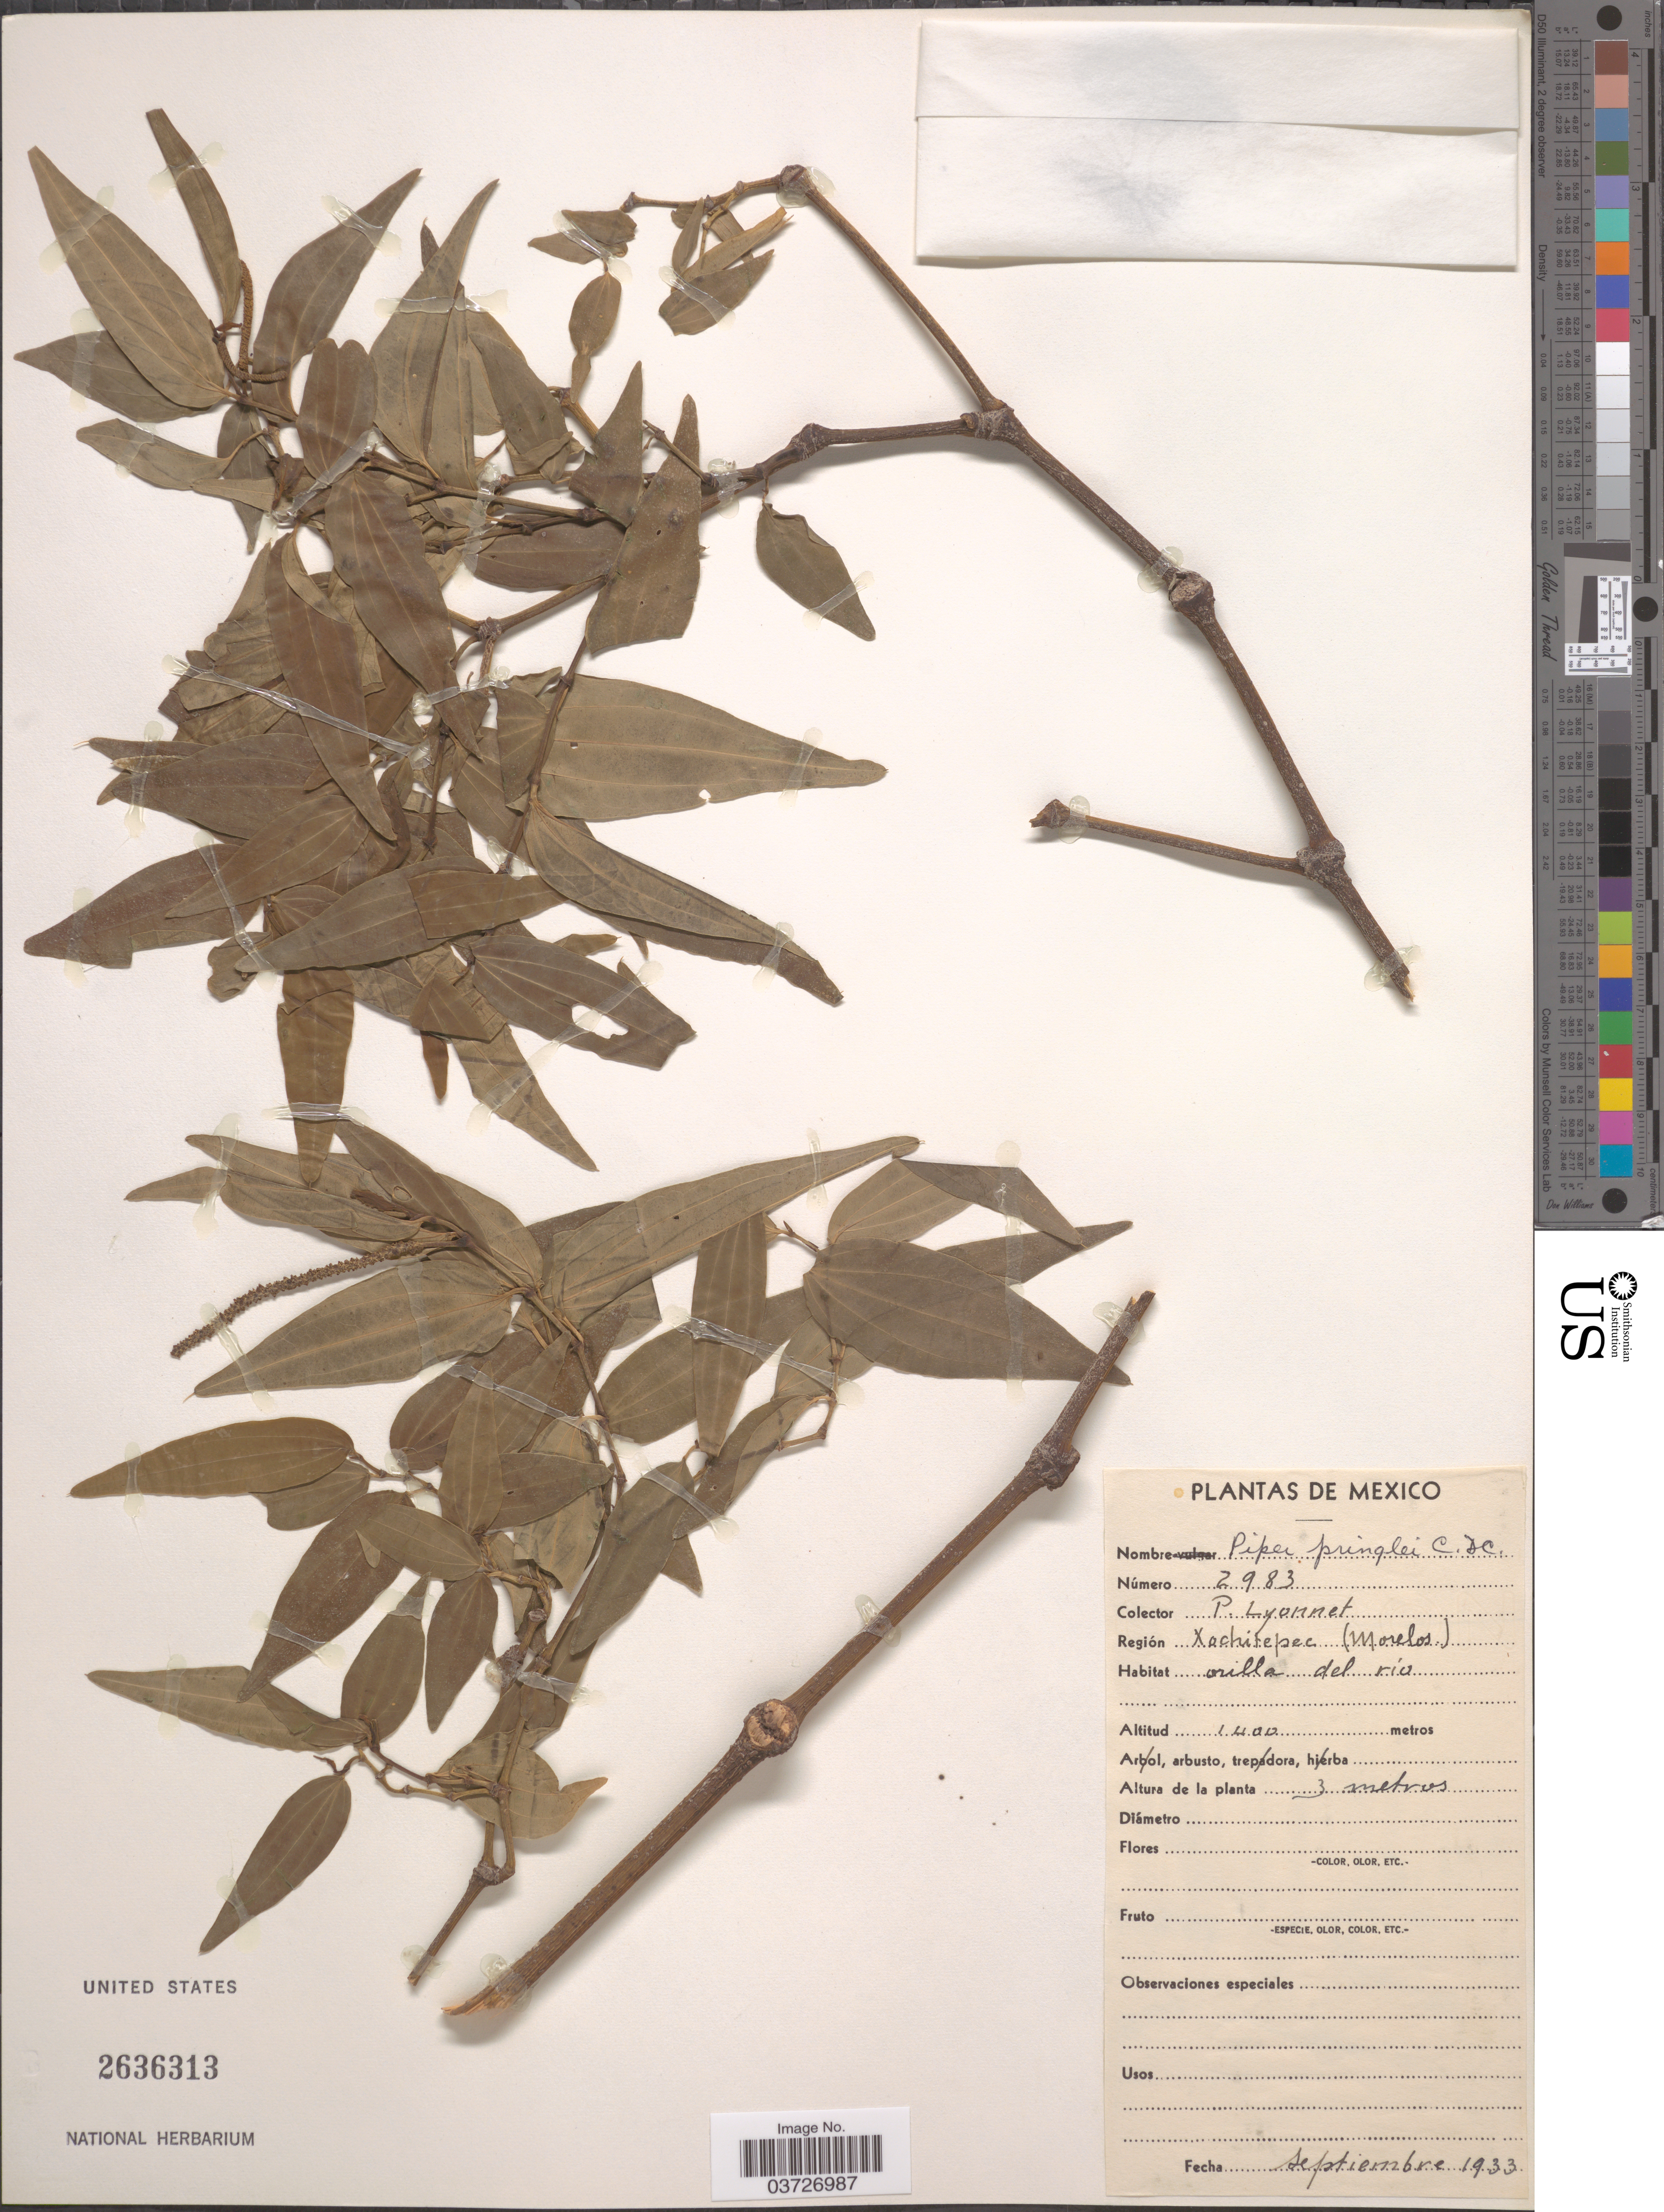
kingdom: Plantae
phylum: Tracheophyta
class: Magnoliopsida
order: Piperales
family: Piperaceae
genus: Piper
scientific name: Piper leucophyllum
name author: (Miq.) C. DC.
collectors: P. Lyonnet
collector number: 2983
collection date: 1933-09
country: Mexico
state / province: Morelos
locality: Región Xochitepec, orilla del rio.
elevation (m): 1400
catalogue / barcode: US 2636313